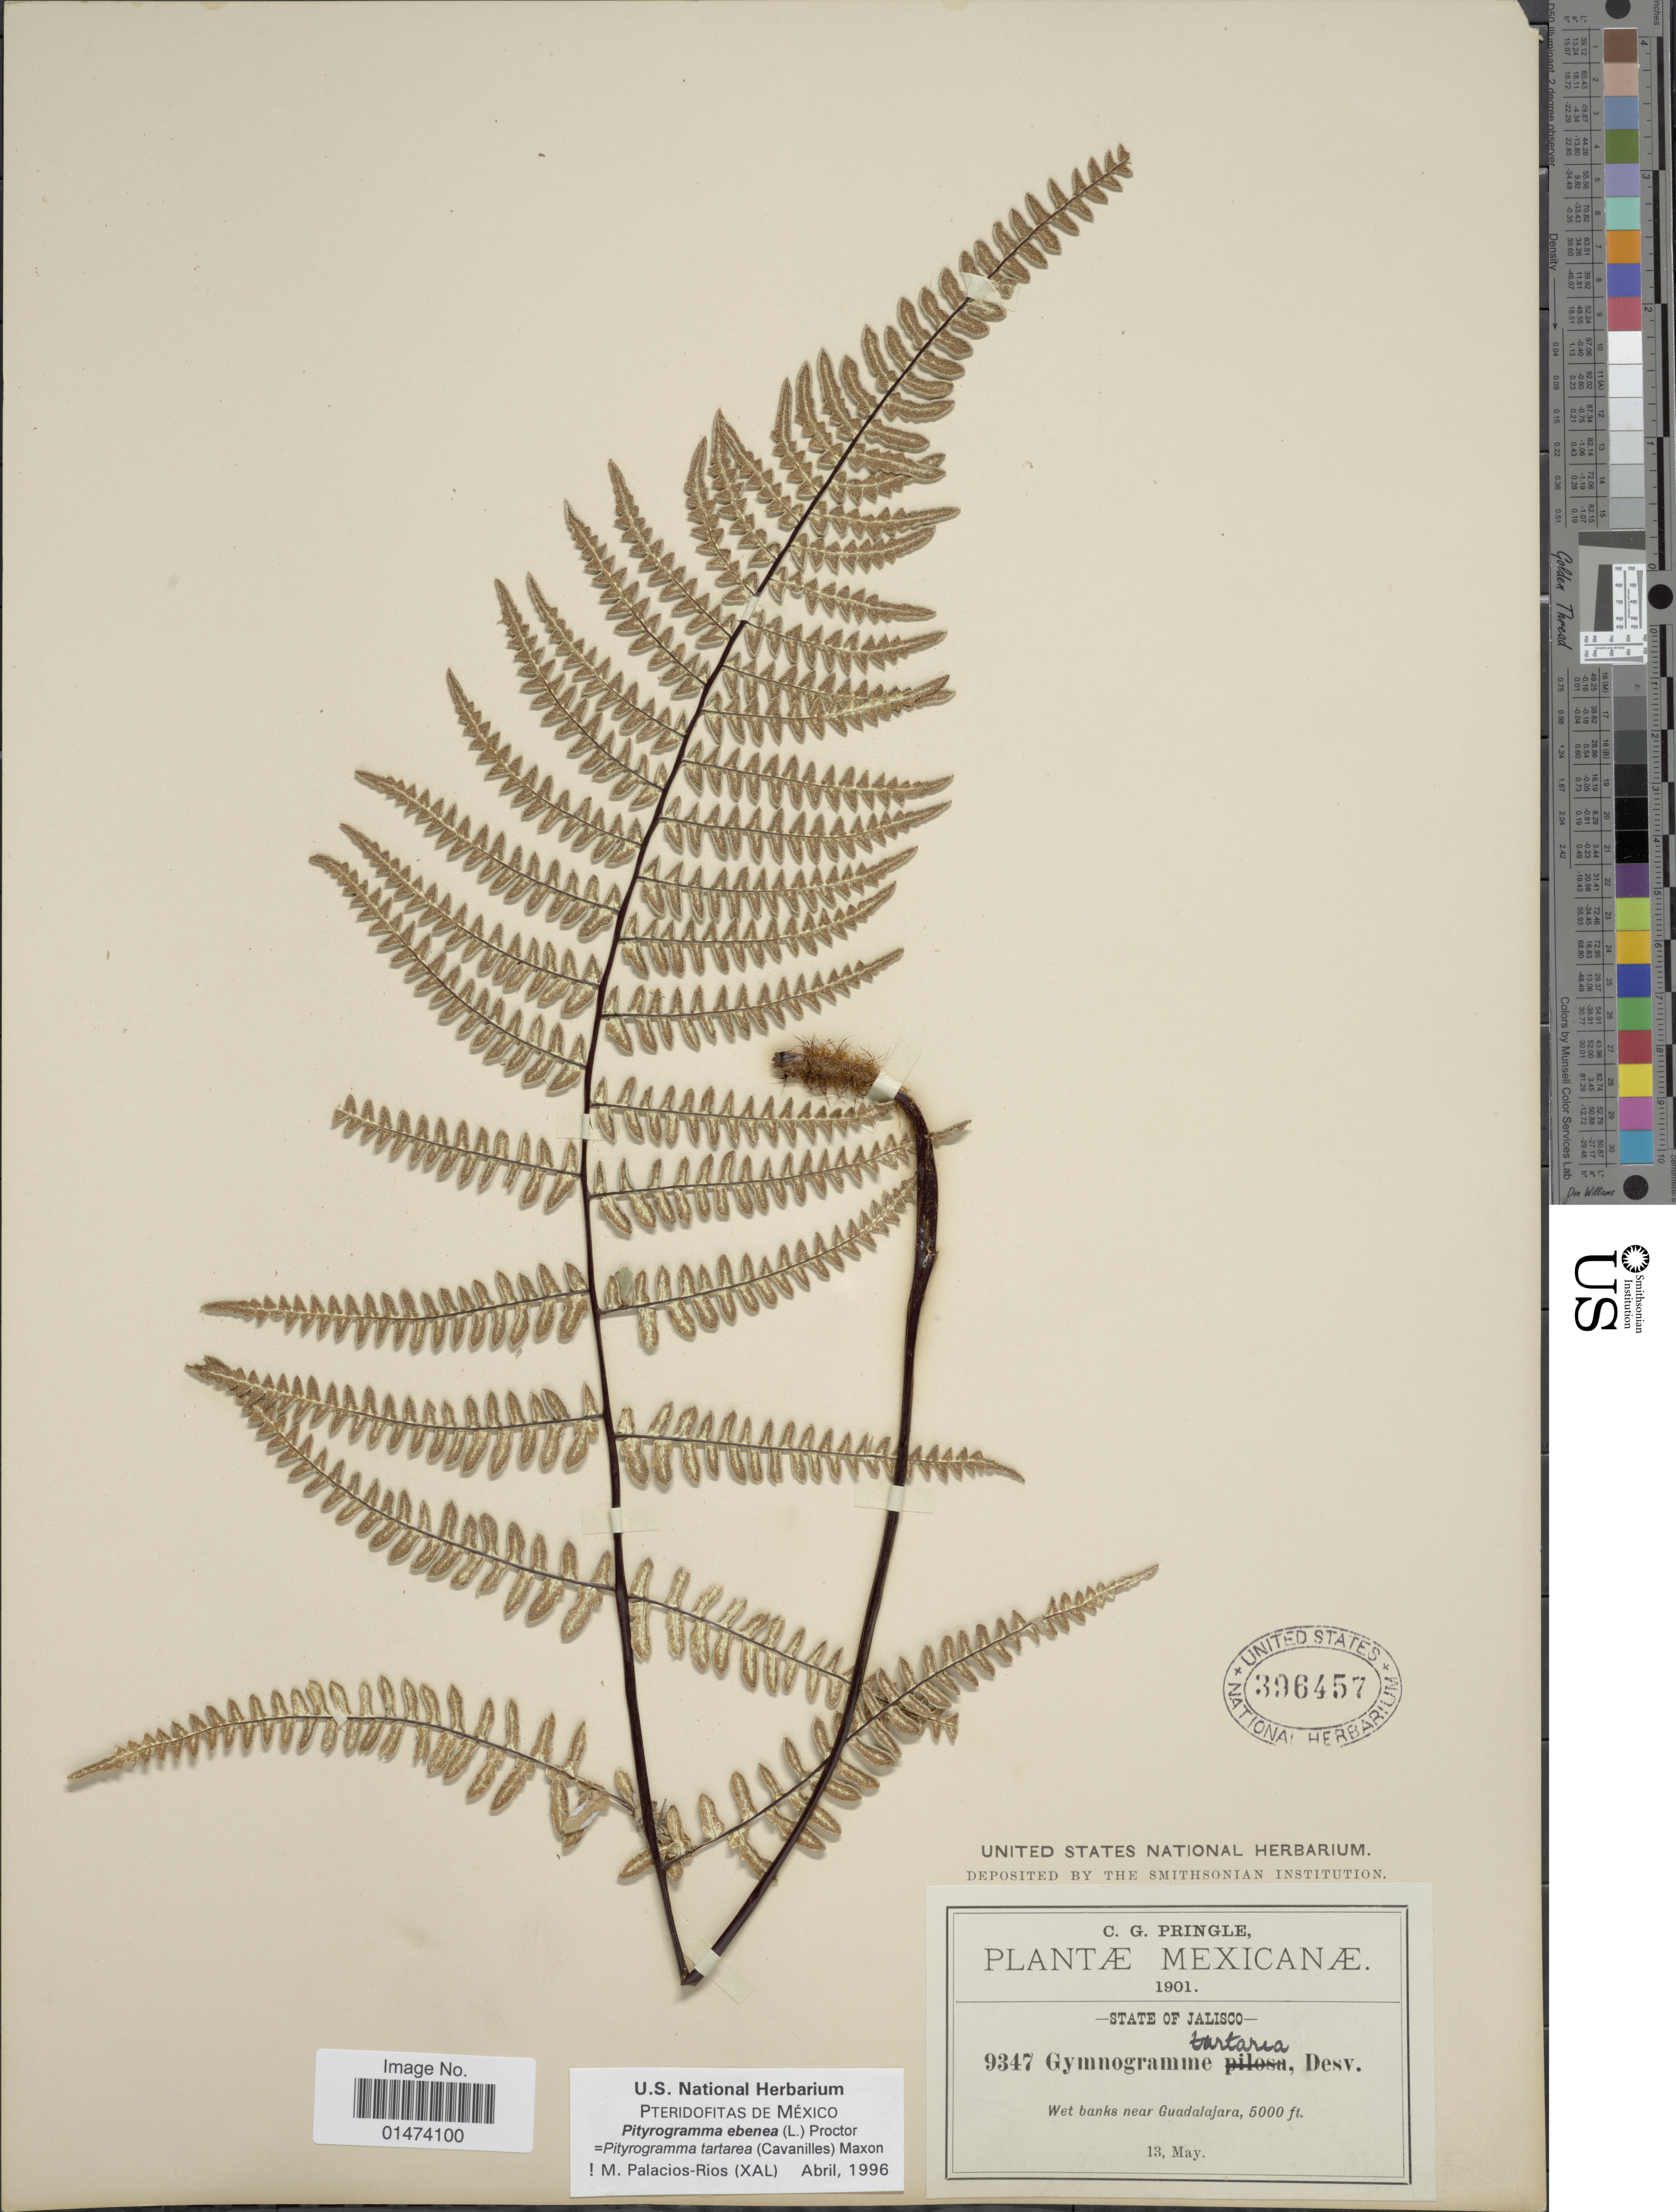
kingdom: Plantae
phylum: Tracheophyta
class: Polypodiopsida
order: Polypodiales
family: Pteridaceae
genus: Pityrogramma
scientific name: Pityrogramma tartarea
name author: (Cav.) Maxon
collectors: C. G. Pringle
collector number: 9347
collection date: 1901-05-13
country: Mexico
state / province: Jalisco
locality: Wet banks near Guadalajara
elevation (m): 1524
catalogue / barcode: US 396457